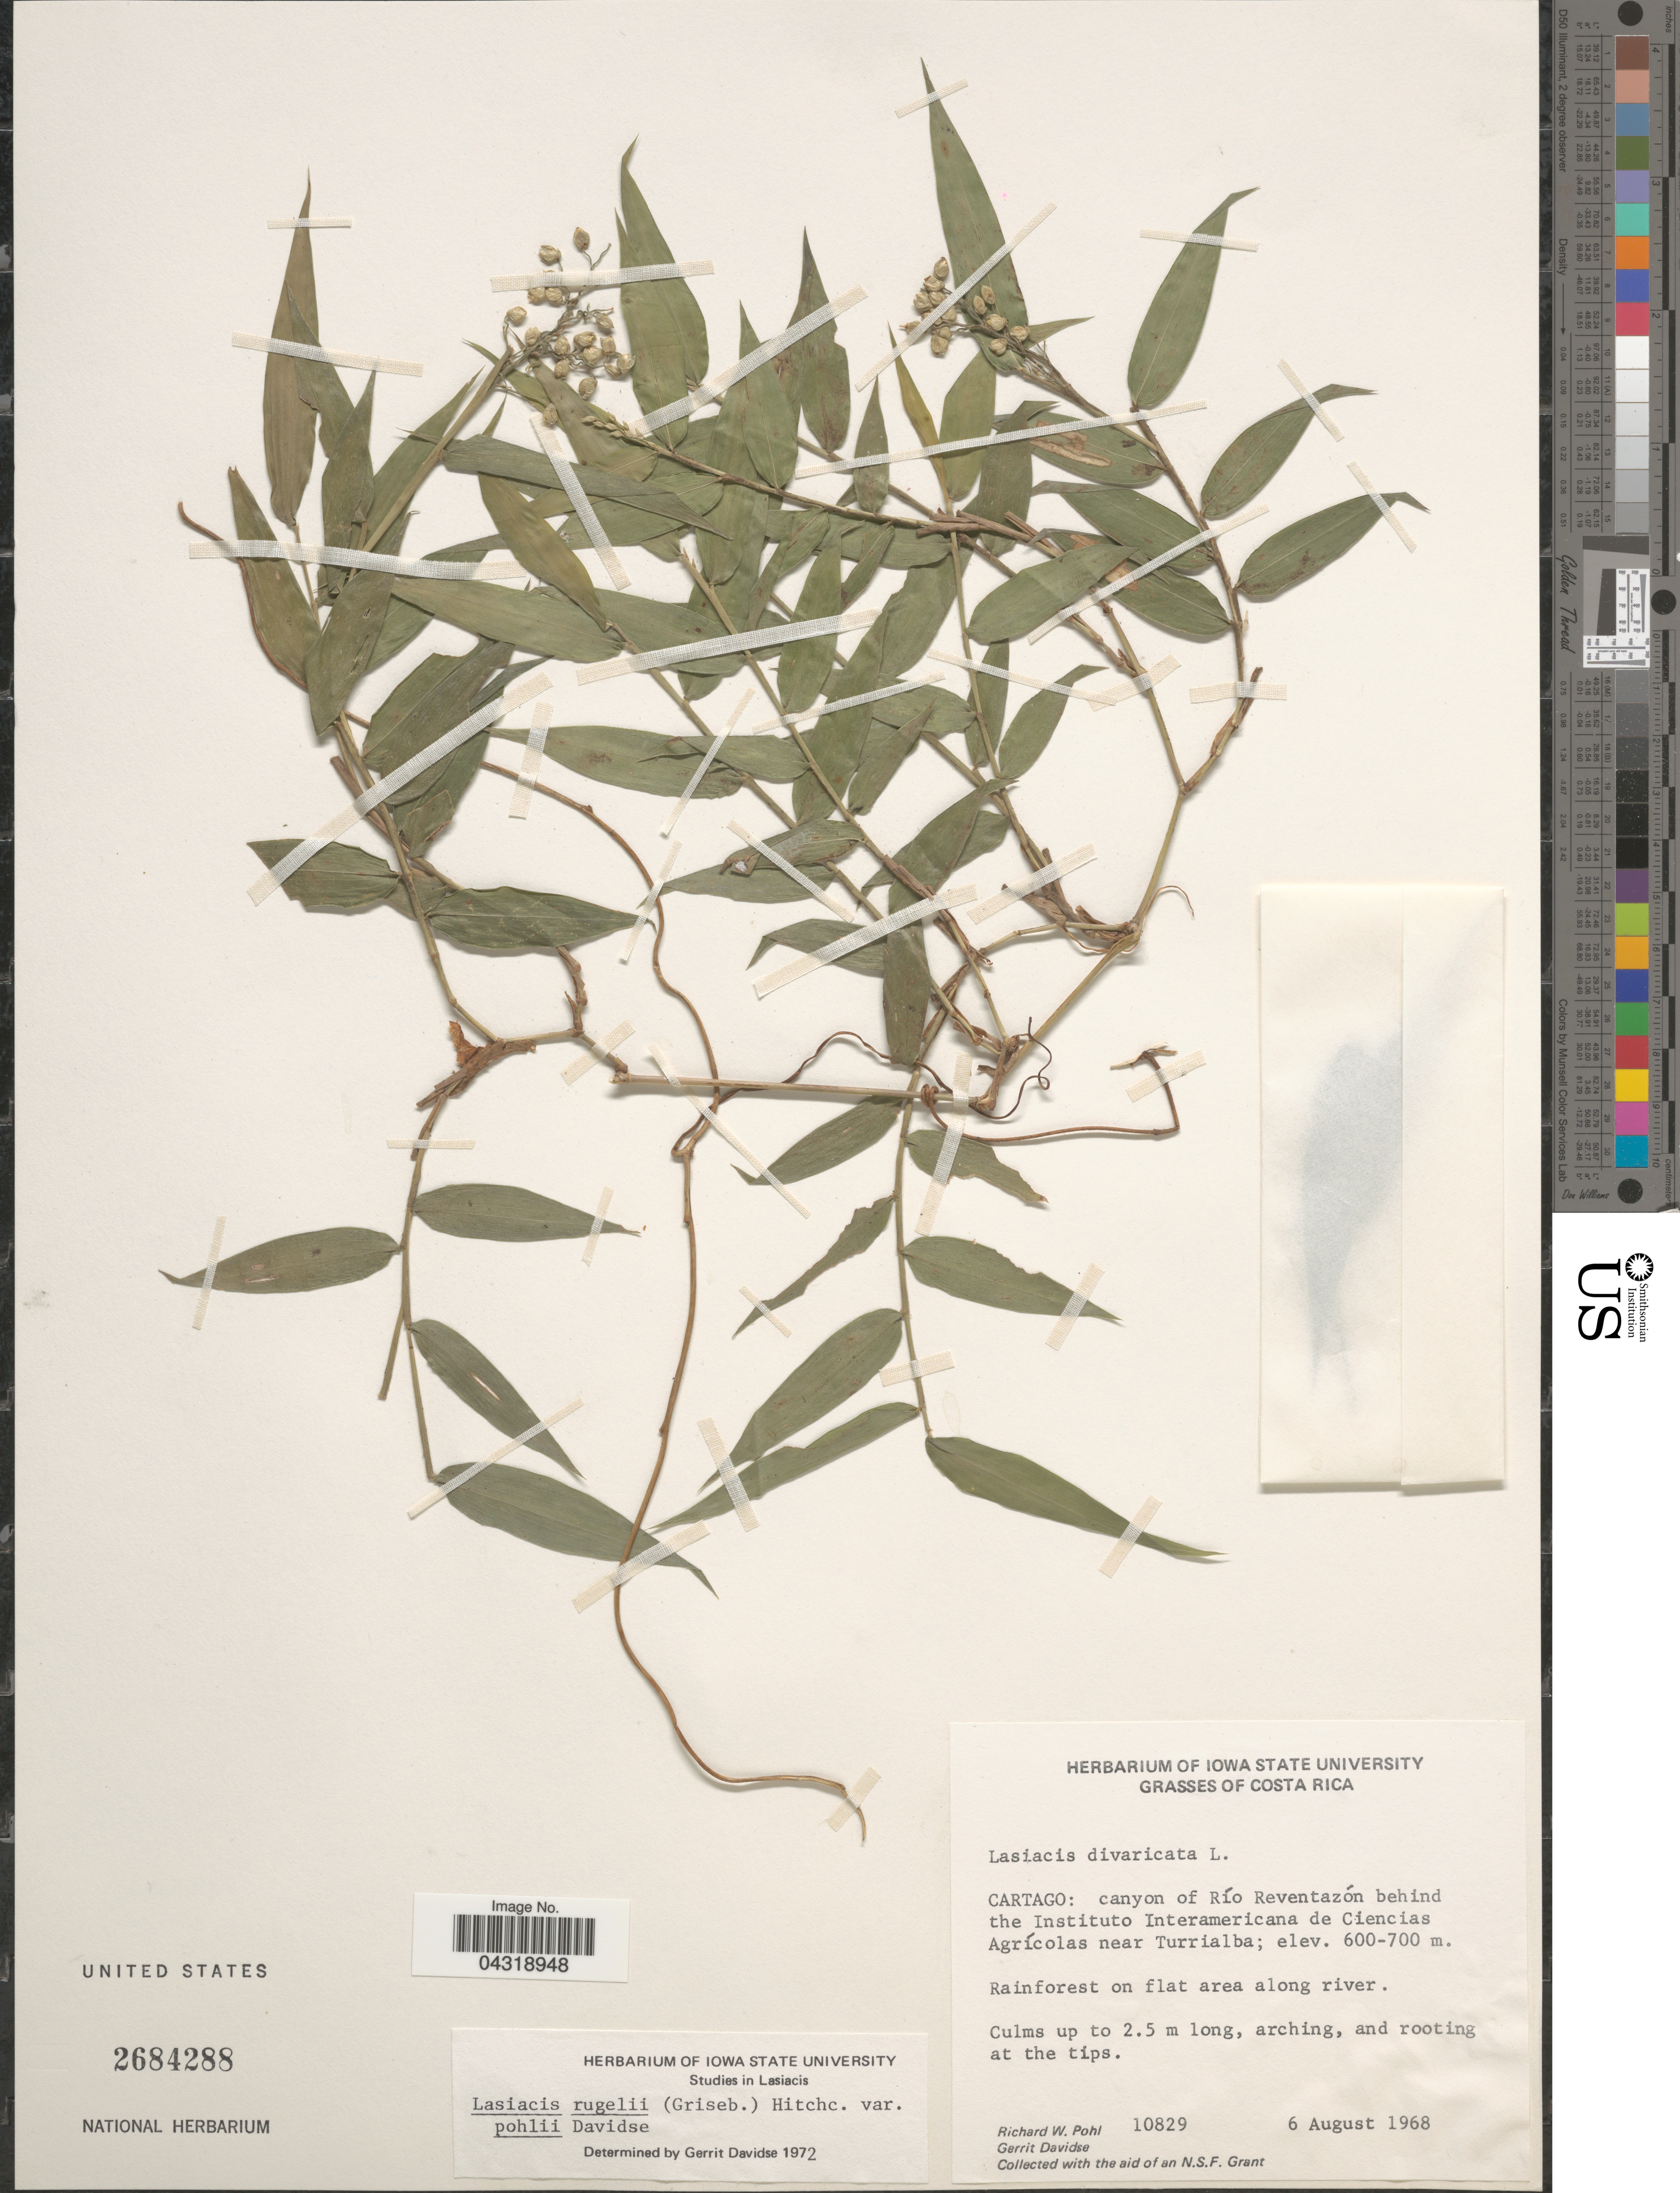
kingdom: Plantae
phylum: Tracheophyta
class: Liliopsida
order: Poales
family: Poaceae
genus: Lasiacis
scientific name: Lasiacis rugelii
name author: (Griseb.) Hitchc.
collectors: R. W. Pohl & G. Davidse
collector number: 10829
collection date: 1968-08-06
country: Costa Rica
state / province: Cartago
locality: Canyon of Río Reventazón behind the Instituto Interamericana de Ciencias Agrícoles near Turrialba.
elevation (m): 600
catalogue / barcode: US 2684288